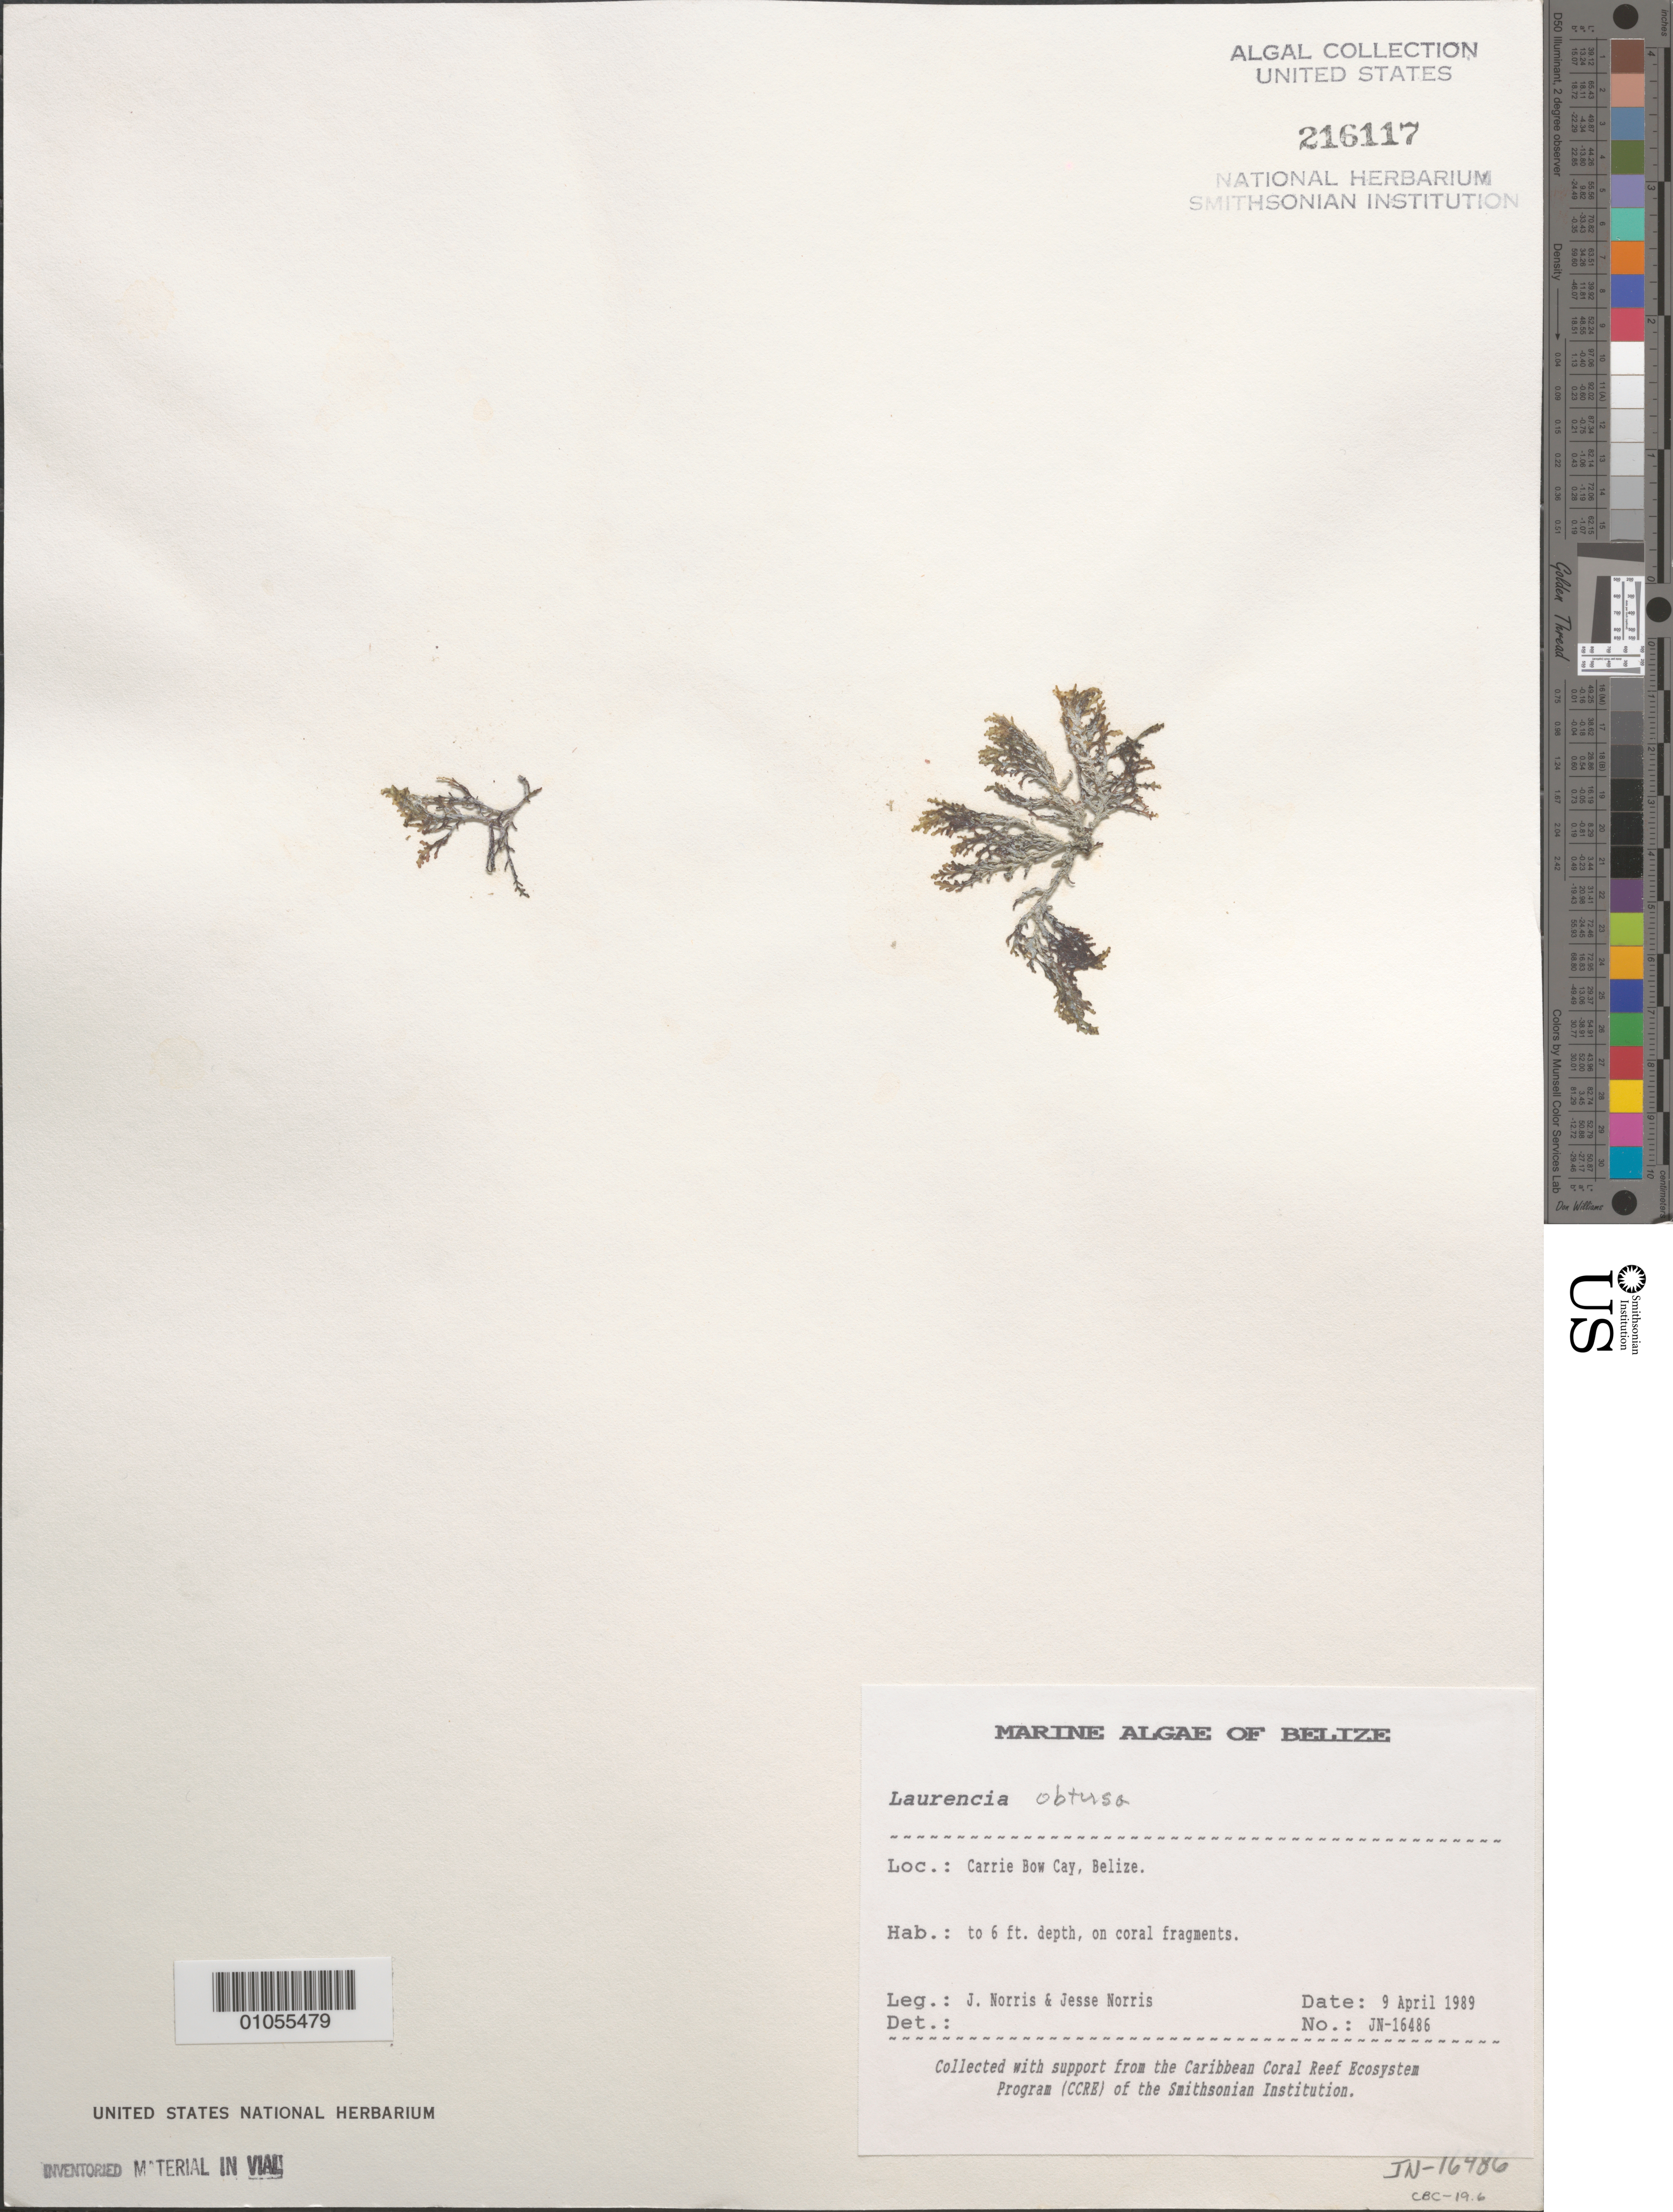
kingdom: Plantae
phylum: Rhodophyta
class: Florideophyceae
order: Ceramiales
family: Rhodomelaceae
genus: Laurencia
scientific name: Laurencia obtusa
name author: (Huds.) J.V.Lamouroux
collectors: J. N. Norris & J. A. Norris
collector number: JN-16486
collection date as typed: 09 Apr 1989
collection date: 1989-04-09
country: Belize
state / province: Stann Creek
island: Carrie Bow Cay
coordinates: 16 48' N, 88 05' W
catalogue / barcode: US 216117